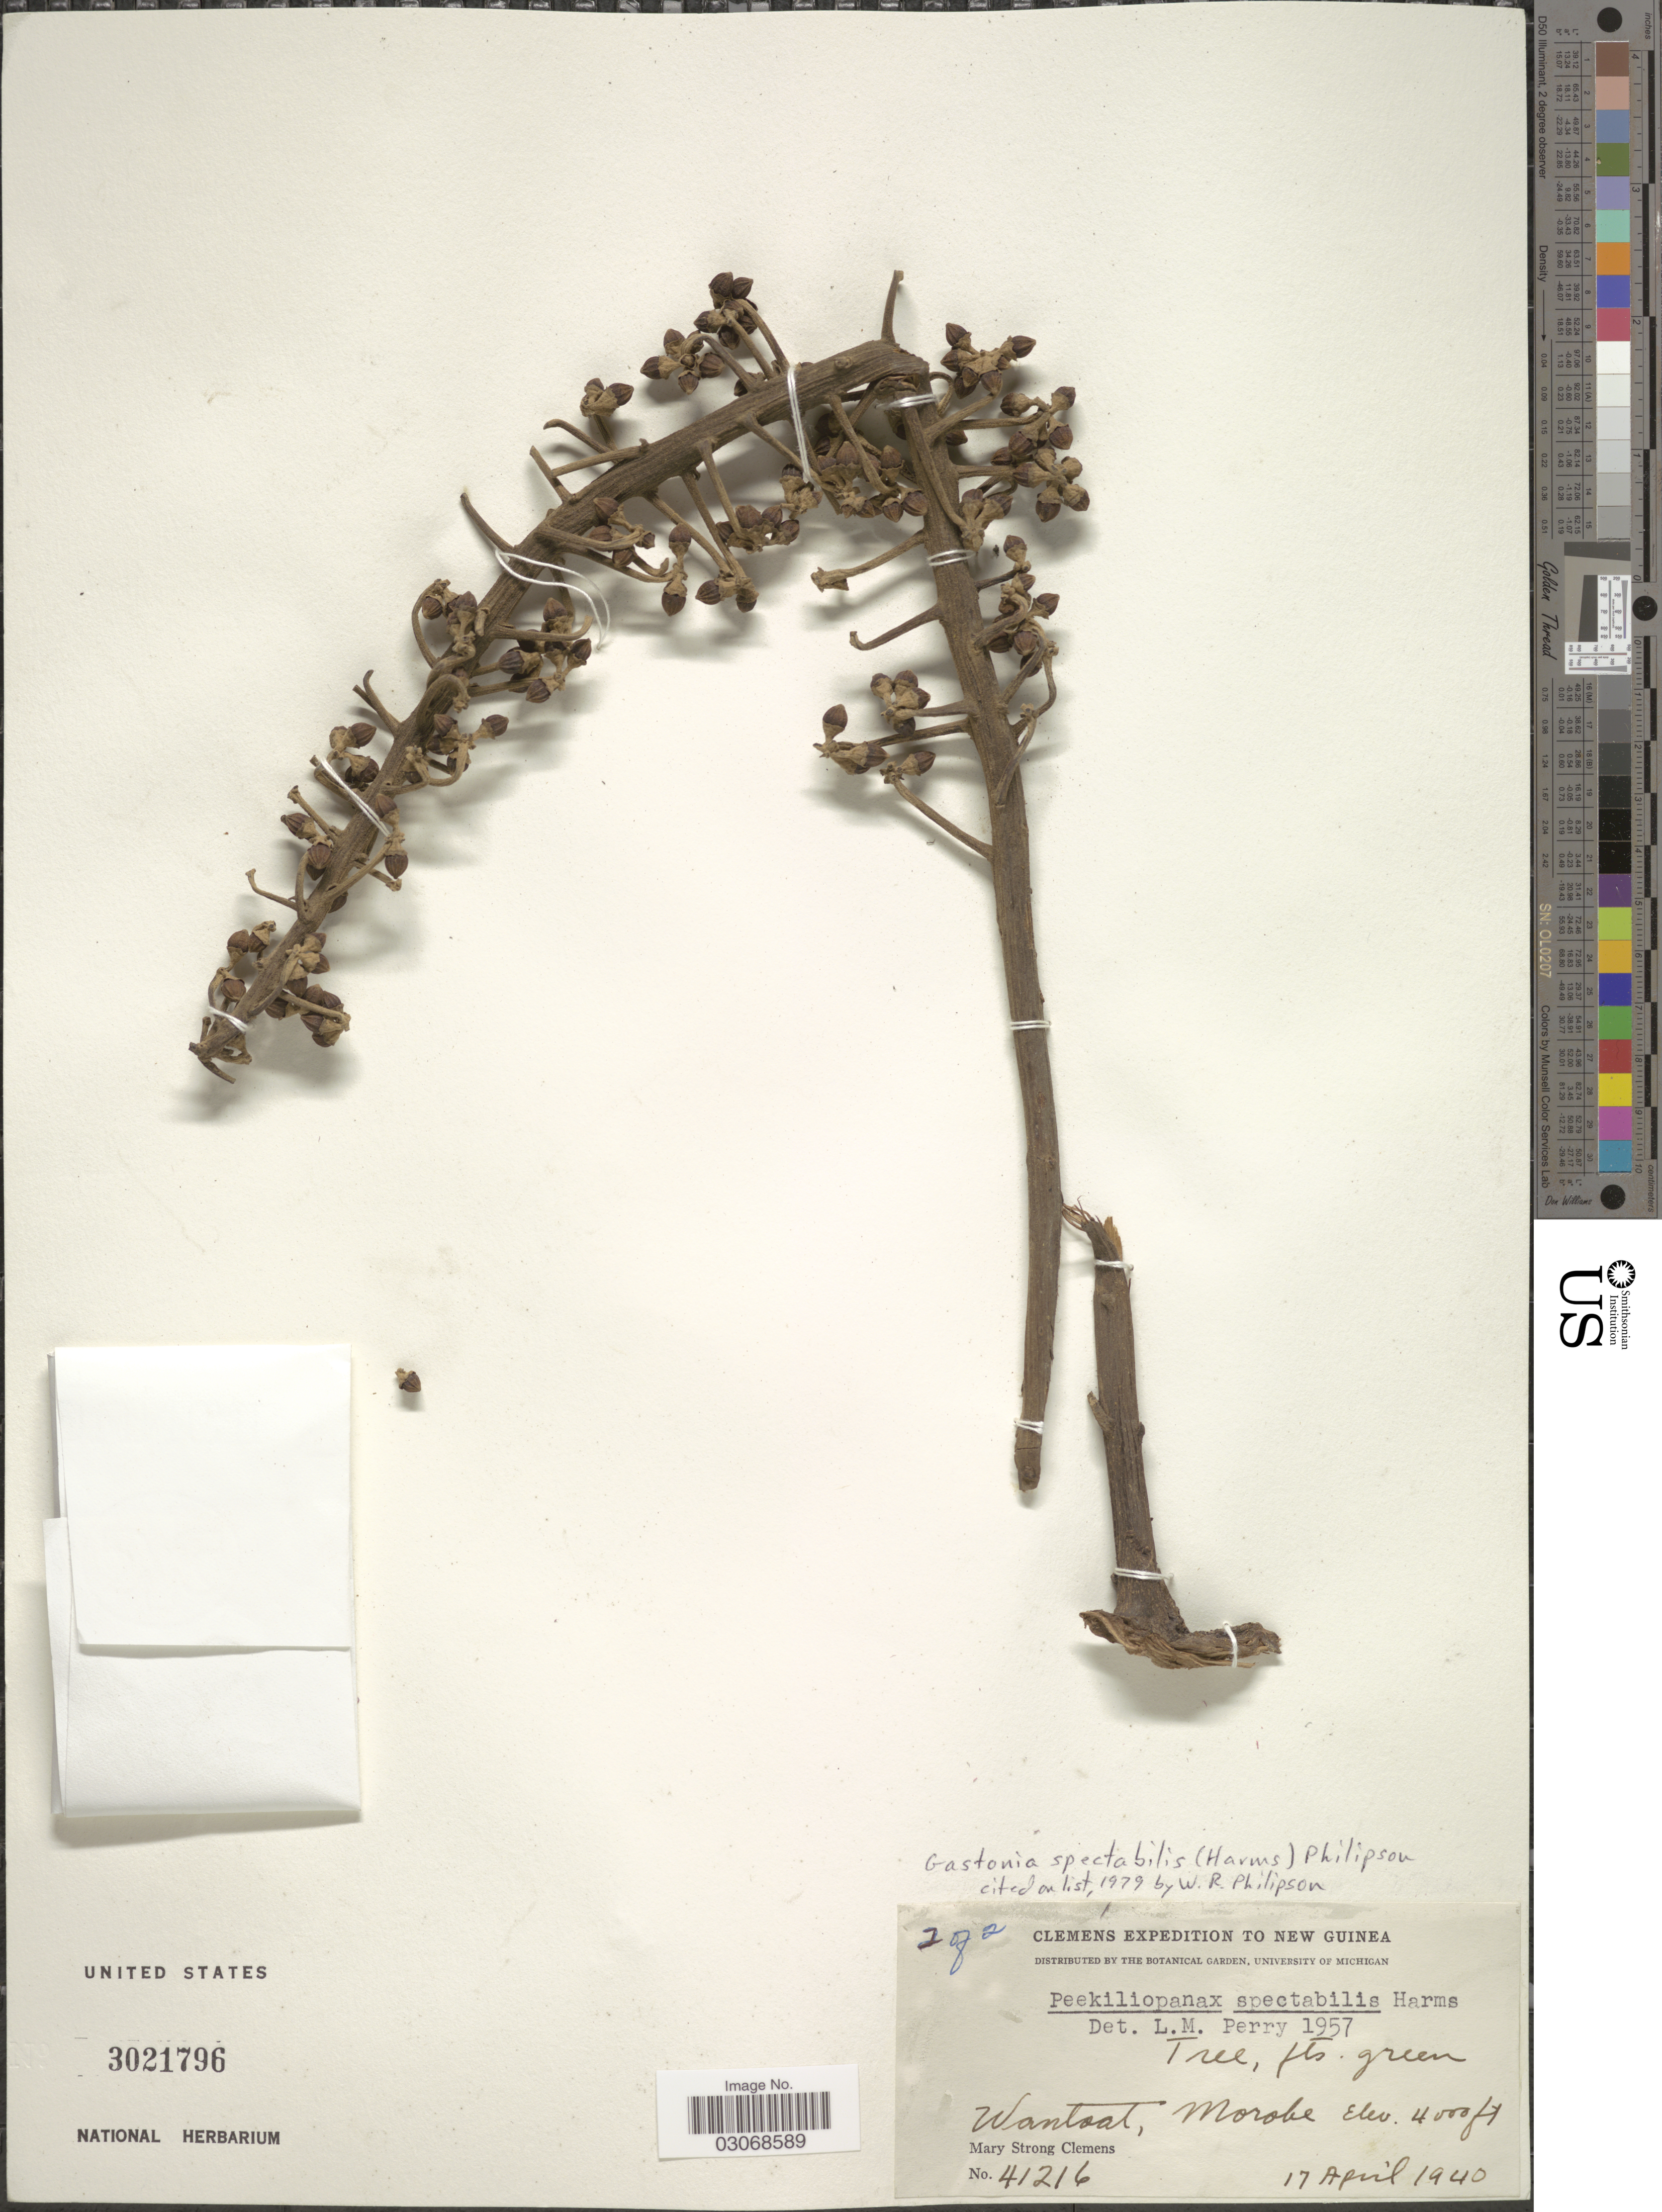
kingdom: Plantae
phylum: Tracheophyta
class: Magnoliopsida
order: Apiales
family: Araliaceae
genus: Gastonia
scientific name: Gastonia spectabilis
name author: (Harms) Philipson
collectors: M. S. Clemens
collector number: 41216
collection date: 1940-04-17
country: Papua New Guinea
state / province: Morobe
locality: New Guinea, Wantaot, Morobe.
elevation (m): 1219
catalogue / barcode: US 3021796